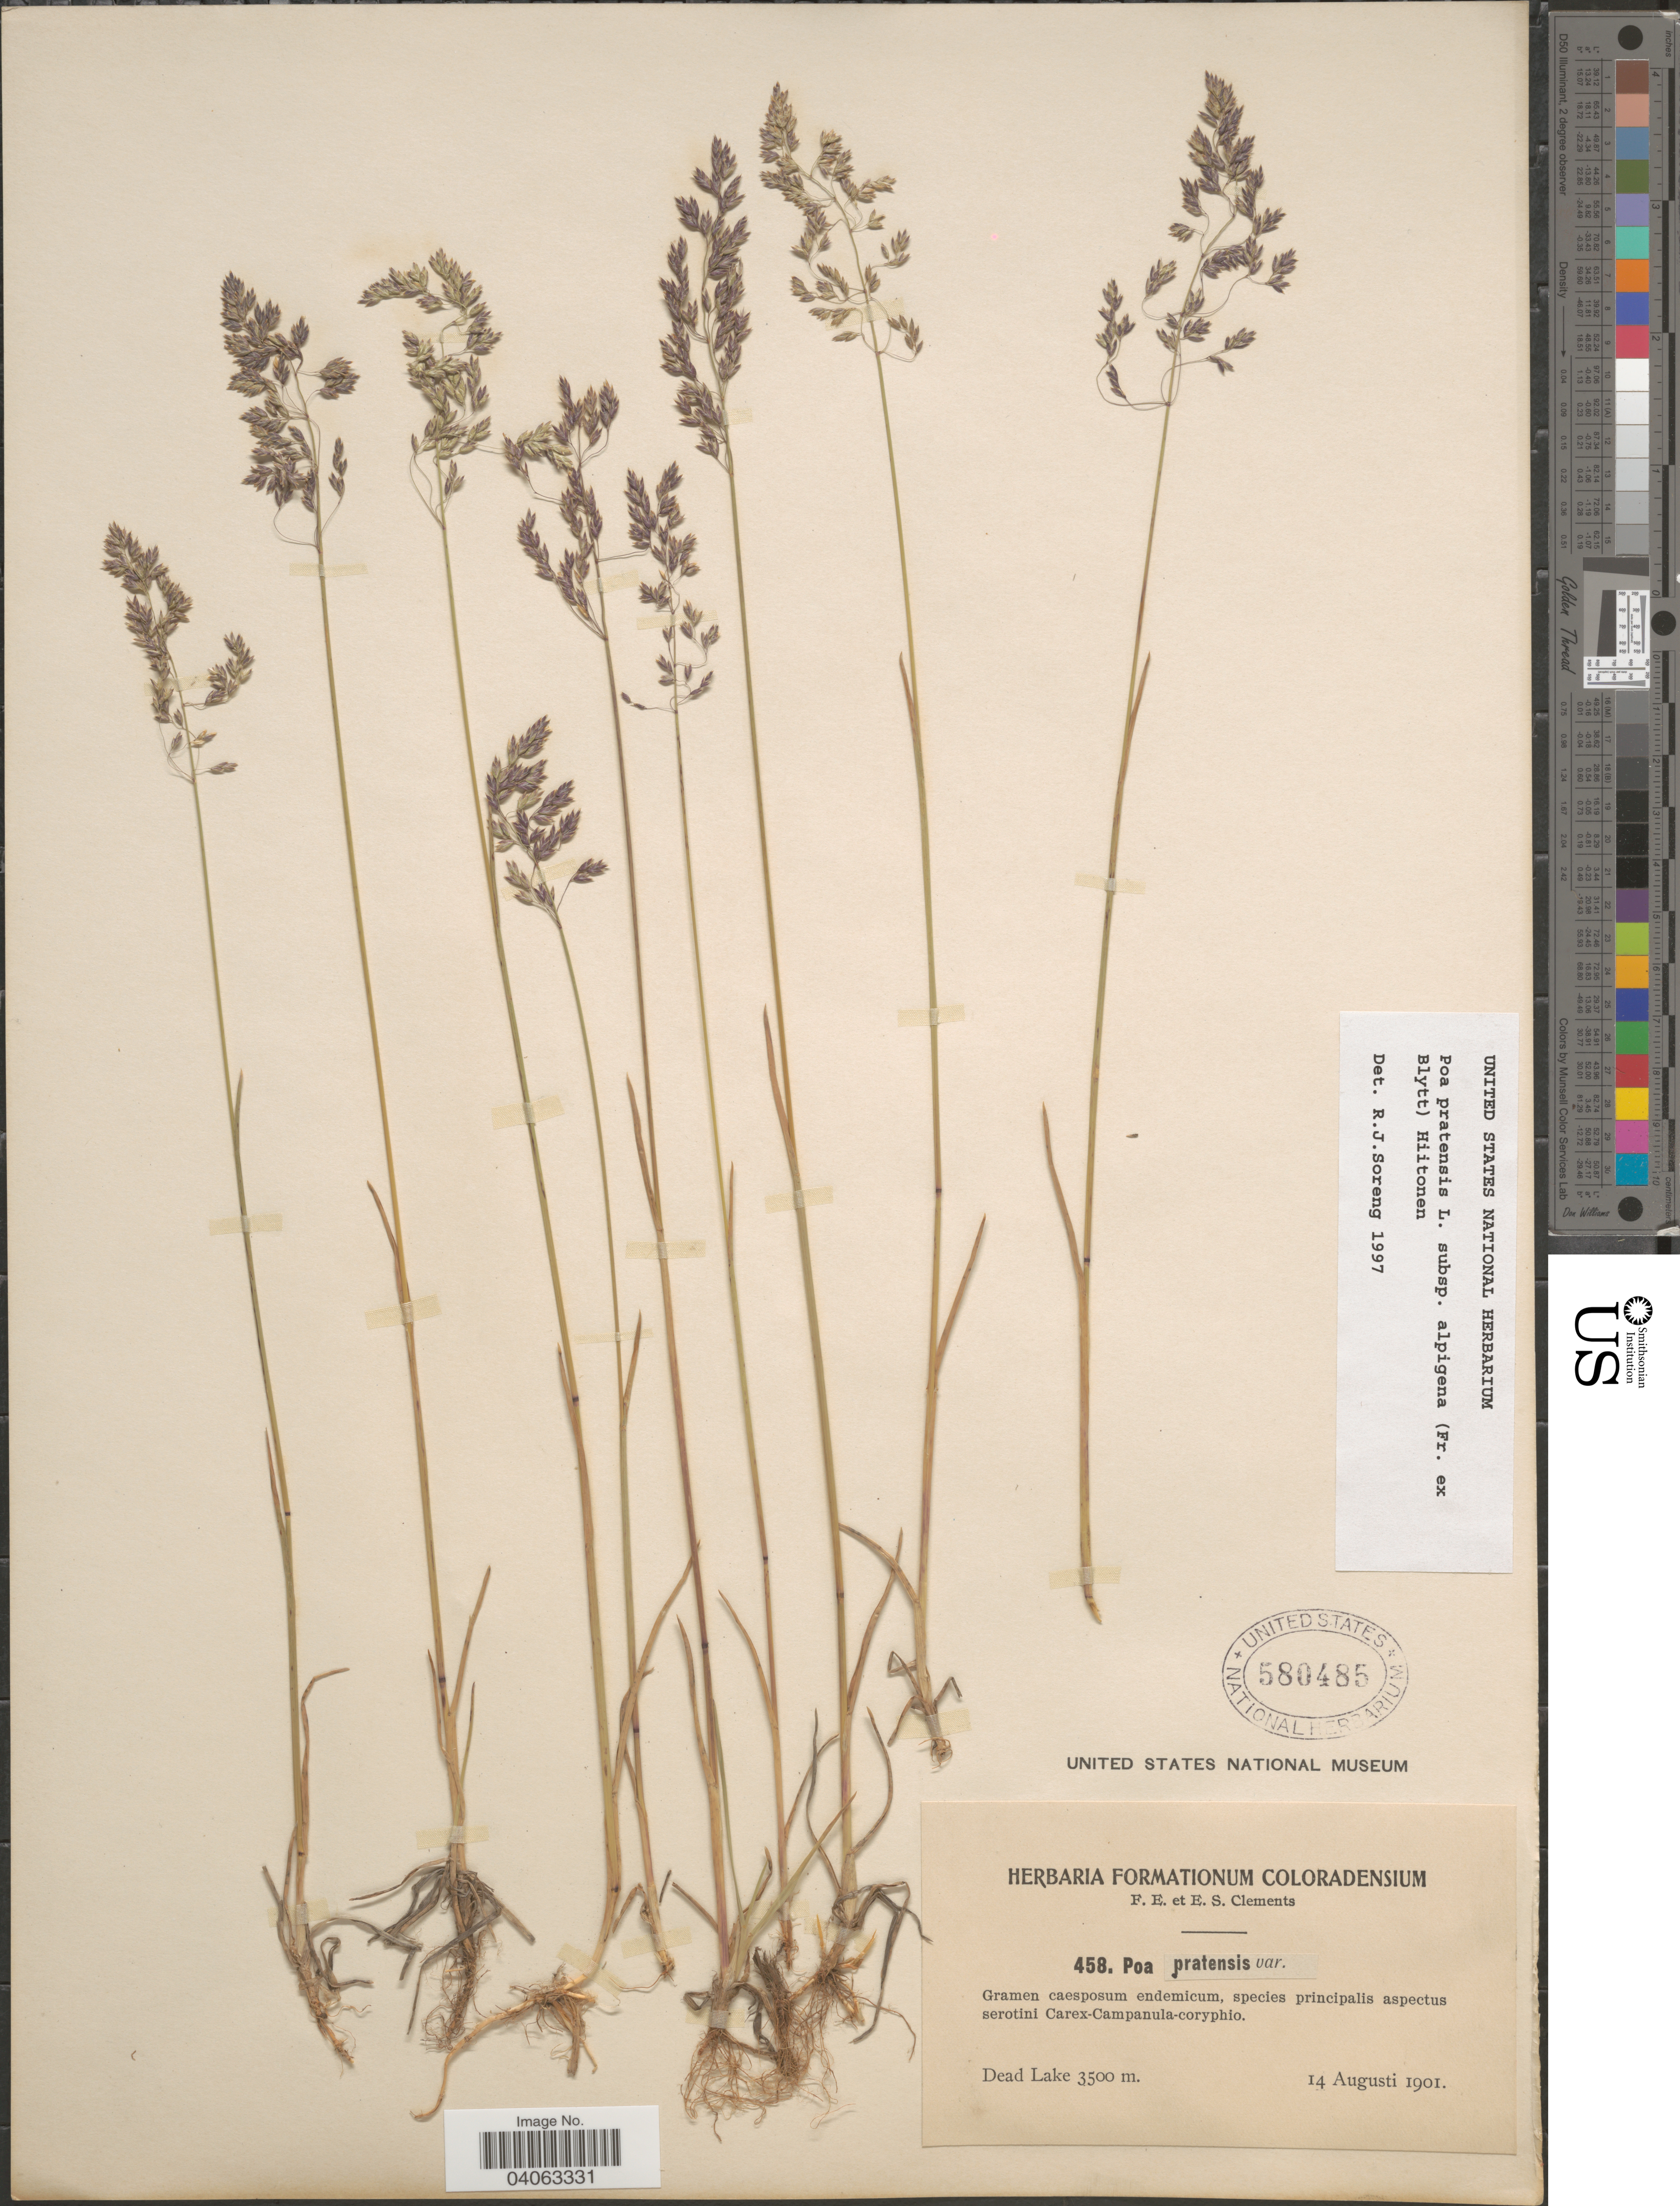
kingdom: Plantae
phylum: Tracheophyta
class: Liliopsida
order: Poales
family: Poaceae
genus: Poa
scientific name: Poa pratensis subsp. alpigena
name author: (Lindm.) Hiitonen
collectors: F. E. Clements & E. S. Clements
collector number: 458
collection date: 1901-08-14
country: United States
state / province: Colorado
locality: Dead Lake.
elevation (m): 3500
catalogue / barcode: US 580485